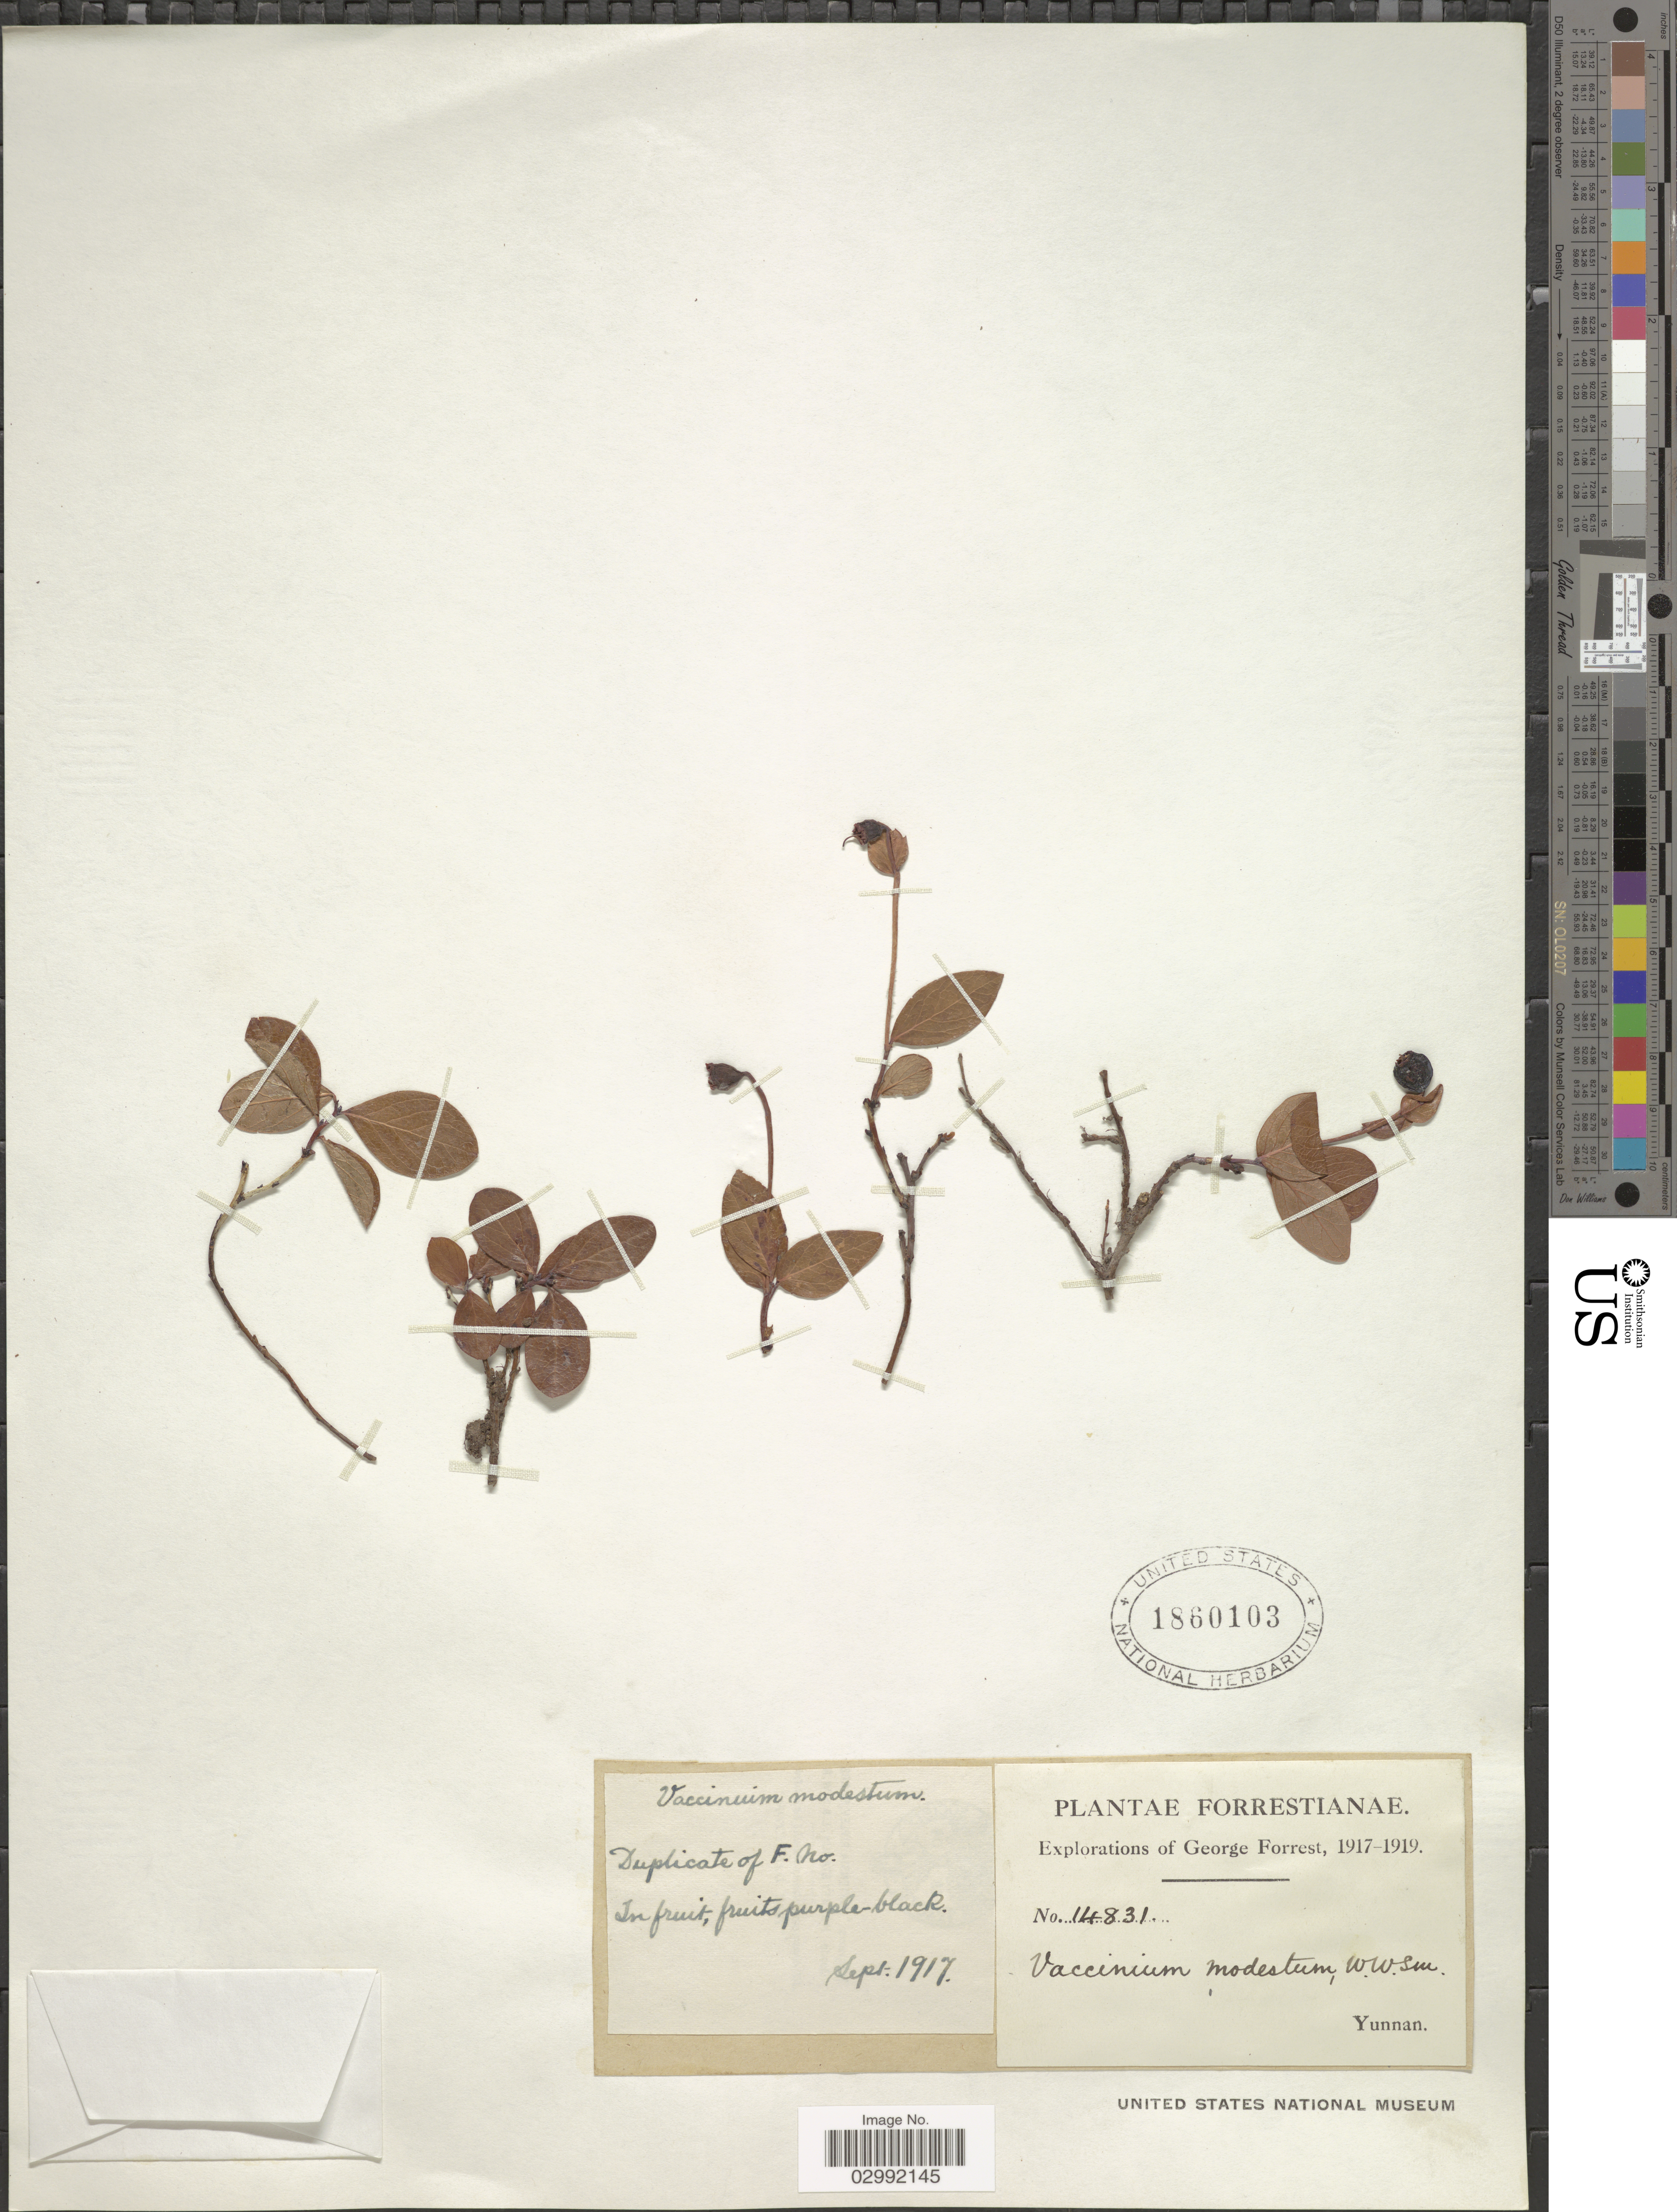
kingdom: Plantae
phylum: Tracheophyta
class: Magnoliopsida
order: Ericales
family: Ericaceae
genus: Vaccinium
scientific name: Vaccinium modestum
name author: W.W. Sm.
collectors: G. Forrest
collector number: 14831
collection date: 1917-09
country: China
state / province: Yunnan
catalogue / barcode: US 1860103